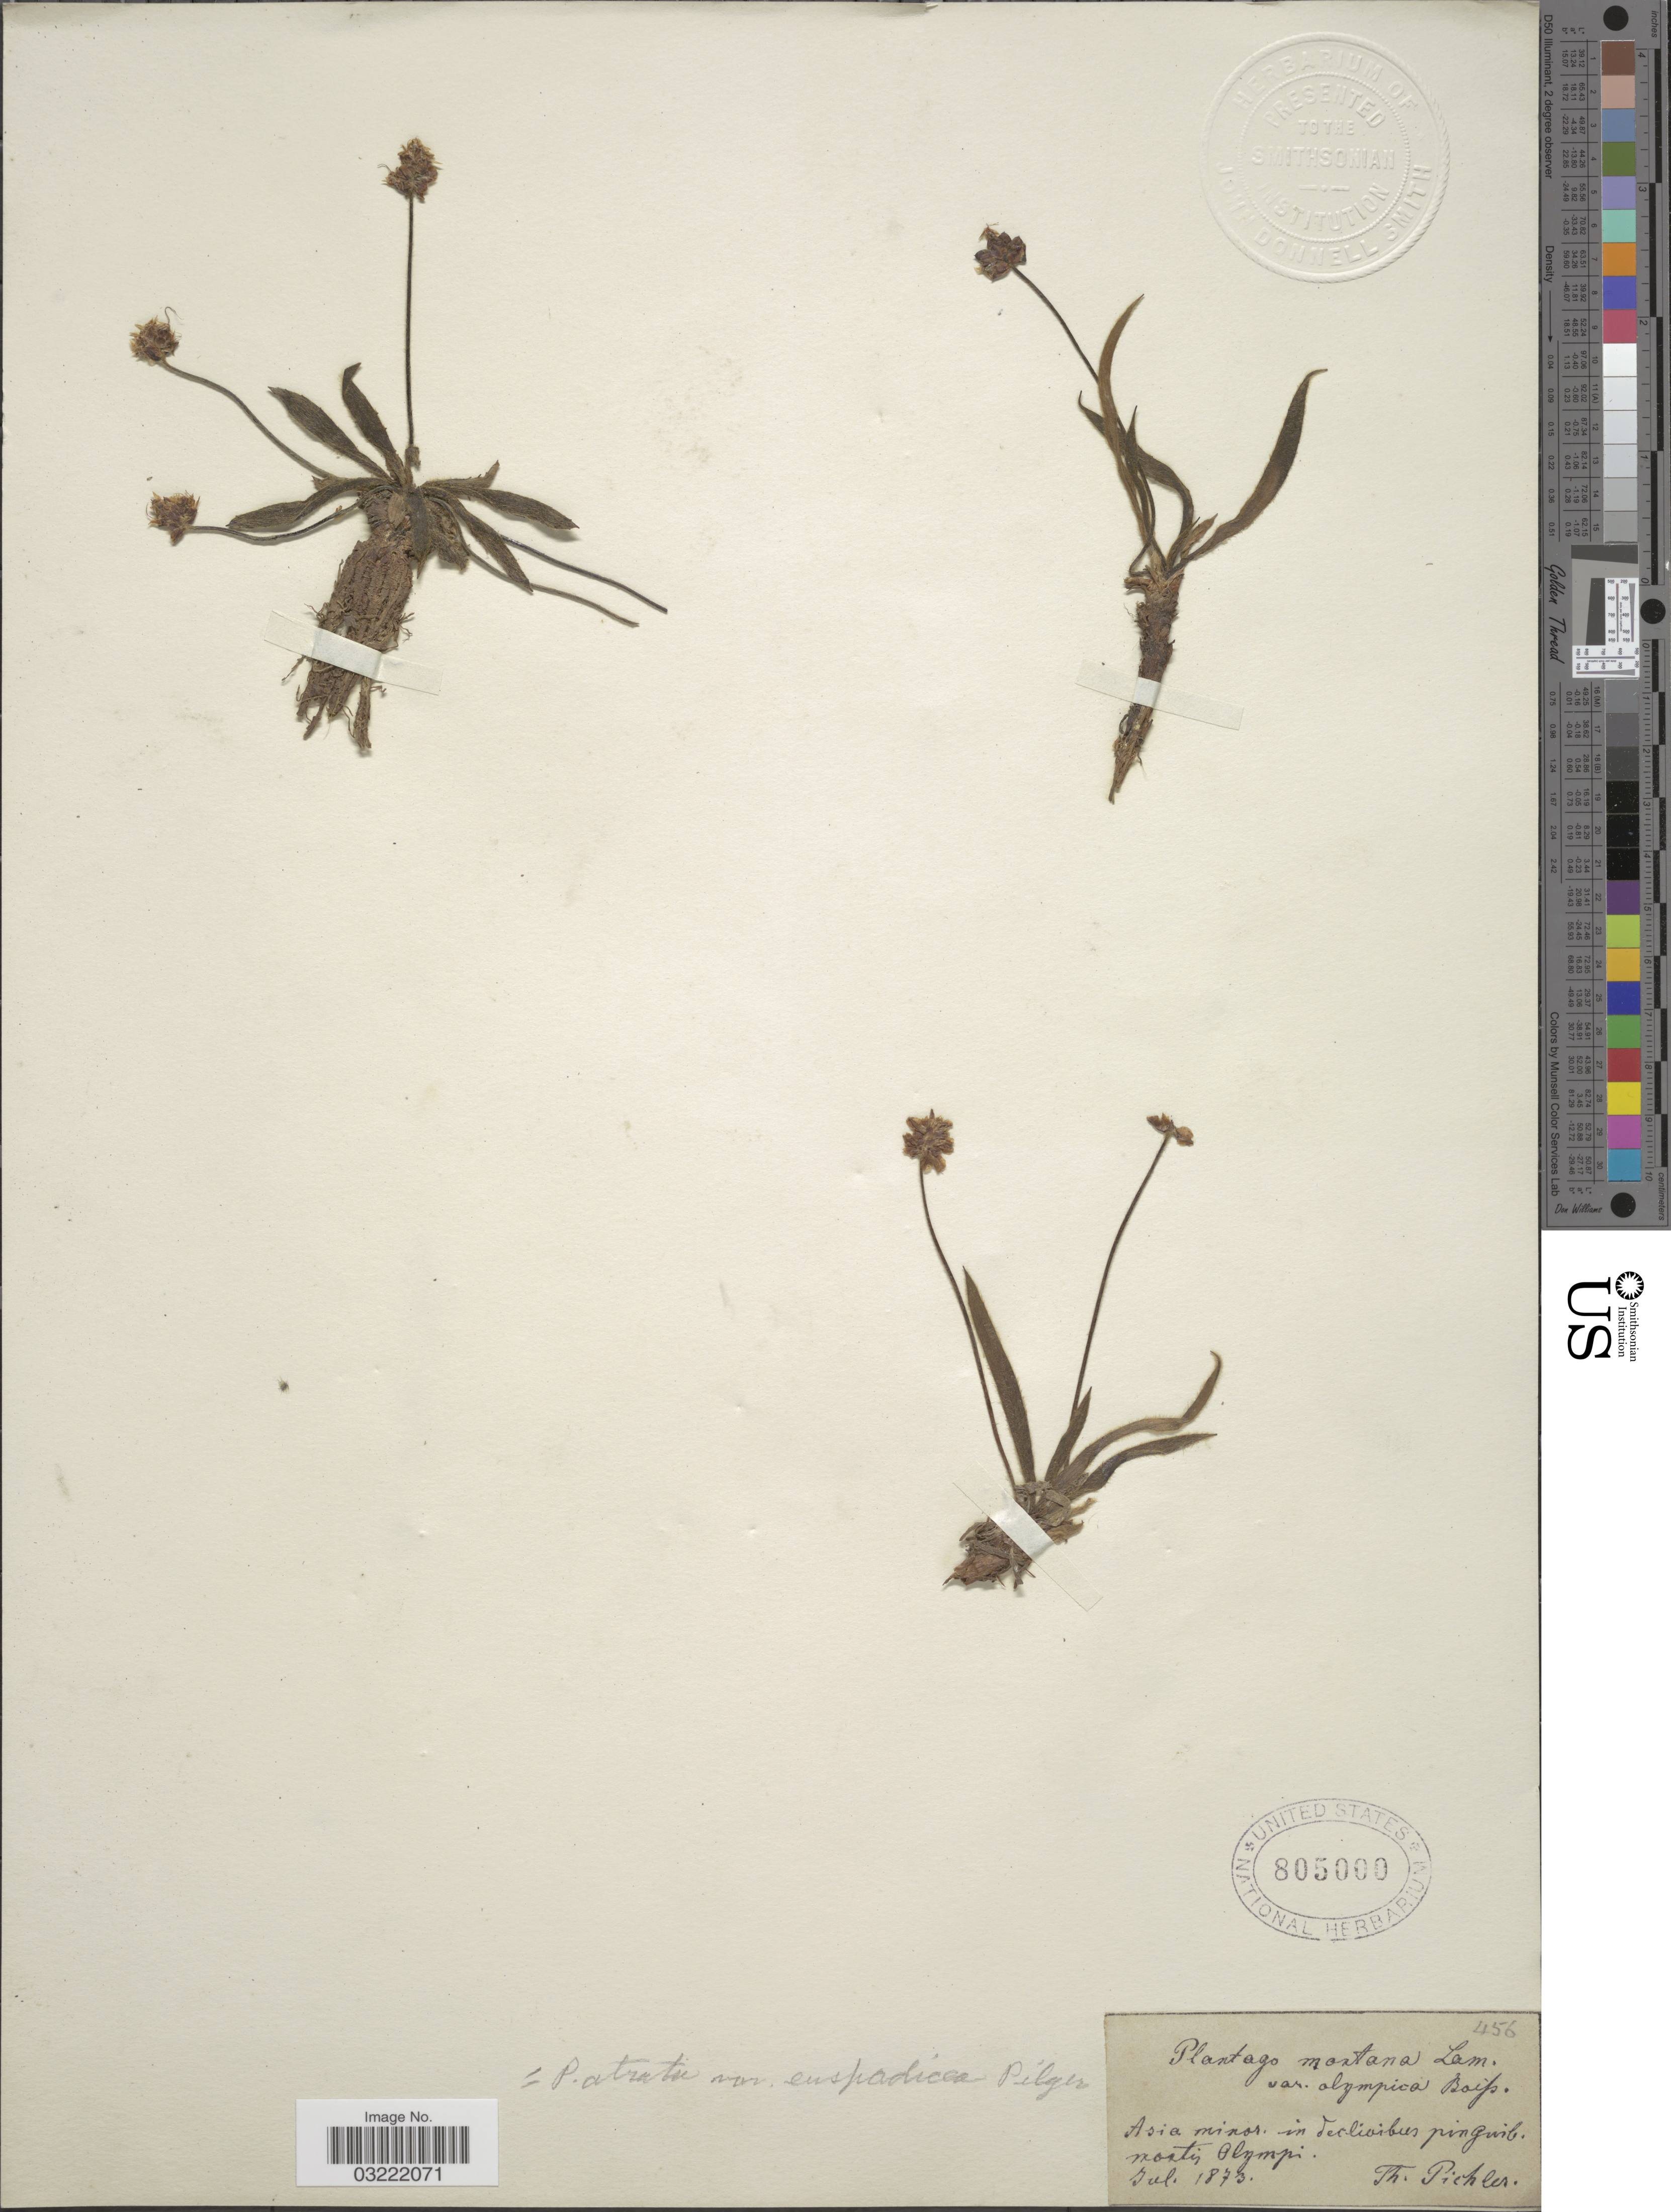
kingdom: Plantae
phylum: Tracheophyta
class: Magnoliopsida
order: Lamiales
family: Plantaginaceae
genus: Plantago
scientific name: Plantago atrata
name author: Hoppe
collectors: T. Pichler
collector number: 456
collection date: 1873-07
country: Turkey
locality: Asia minor. Montis Olympi.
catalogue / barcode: US 805000